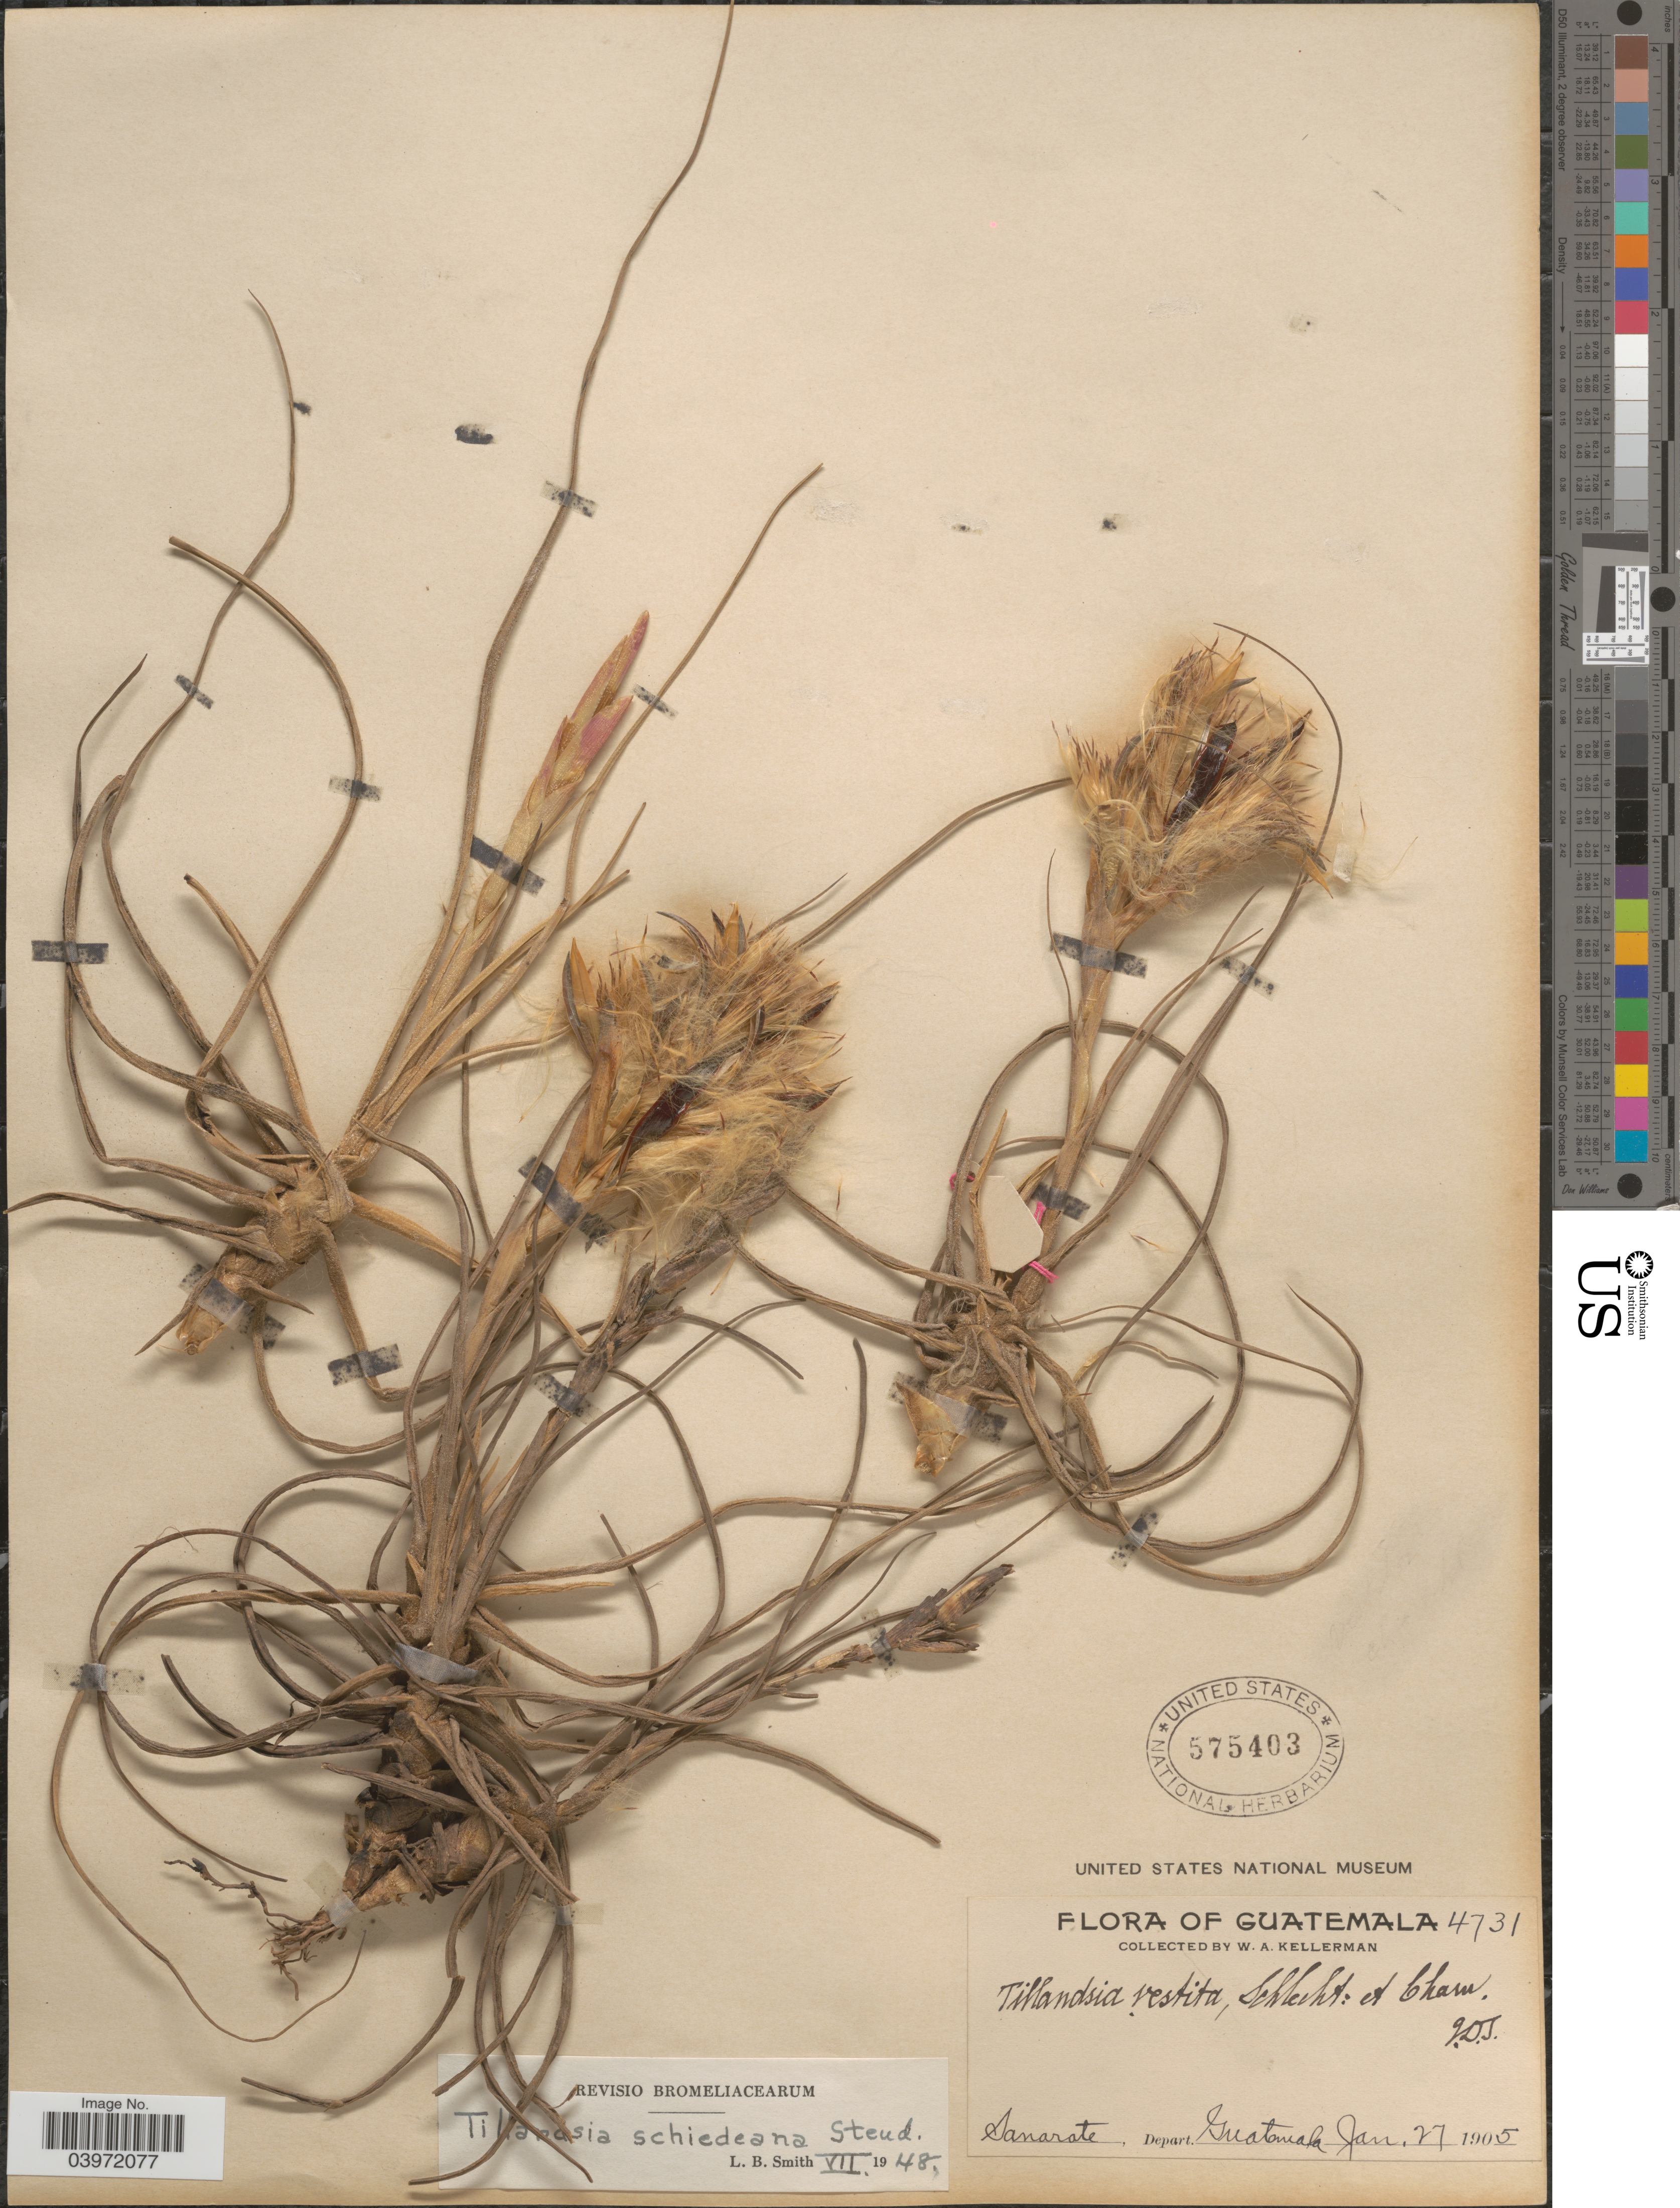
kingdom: Plantae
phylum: Tracheophyta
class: Liliopsida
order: Poales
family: Bromeliaceae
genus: Tillandsia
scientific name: Tillandsia schiedeana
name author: Steud.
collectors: W. Kellerman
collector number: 4731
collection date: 1905-01-27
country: Guatemala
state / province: Guatemala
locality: Sanarate, Depart. Guatemala.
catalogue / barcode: US 575403